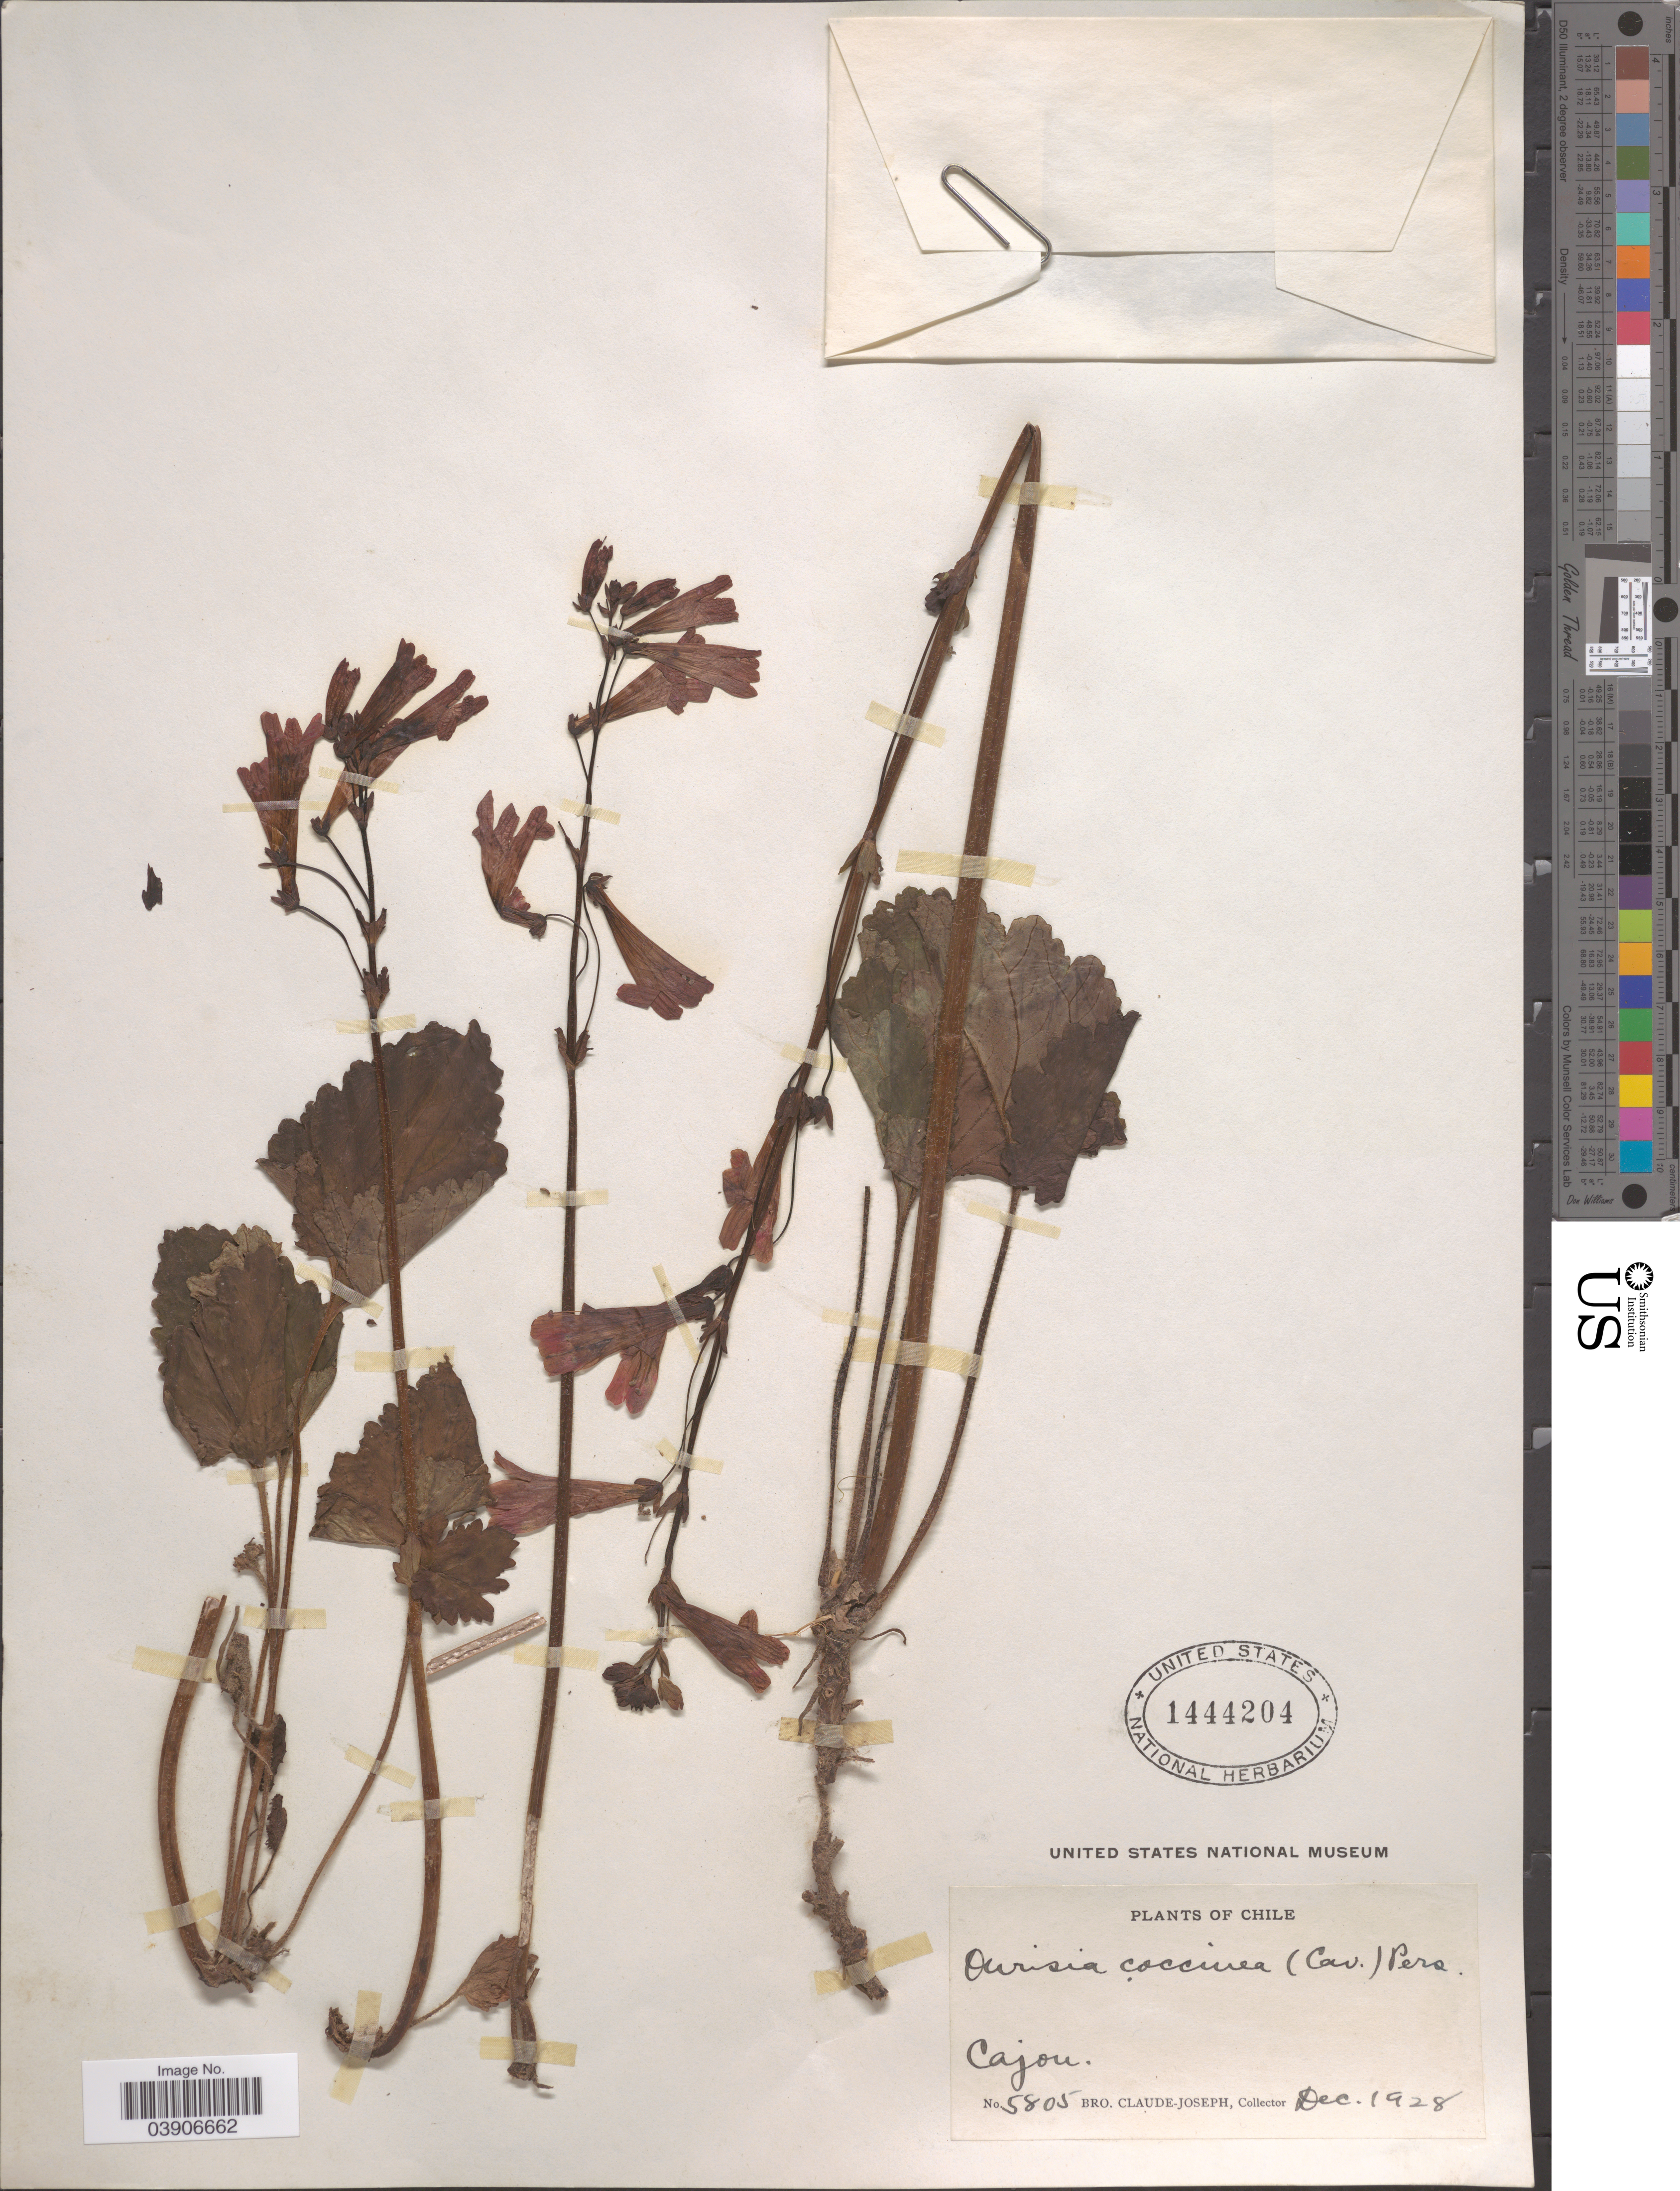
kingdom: Plantae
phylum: Tracheophyta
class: Magnoliopsida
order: Lamiales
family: Plantaginaceae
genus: Ourisia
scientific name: Ourisia coccinea var. coccinea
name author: (Cav.) Pers.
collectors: Bro. Claude-Joseph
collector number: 5805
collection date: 1928-12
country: Chile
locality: Cajou.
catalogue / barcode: US 1444204